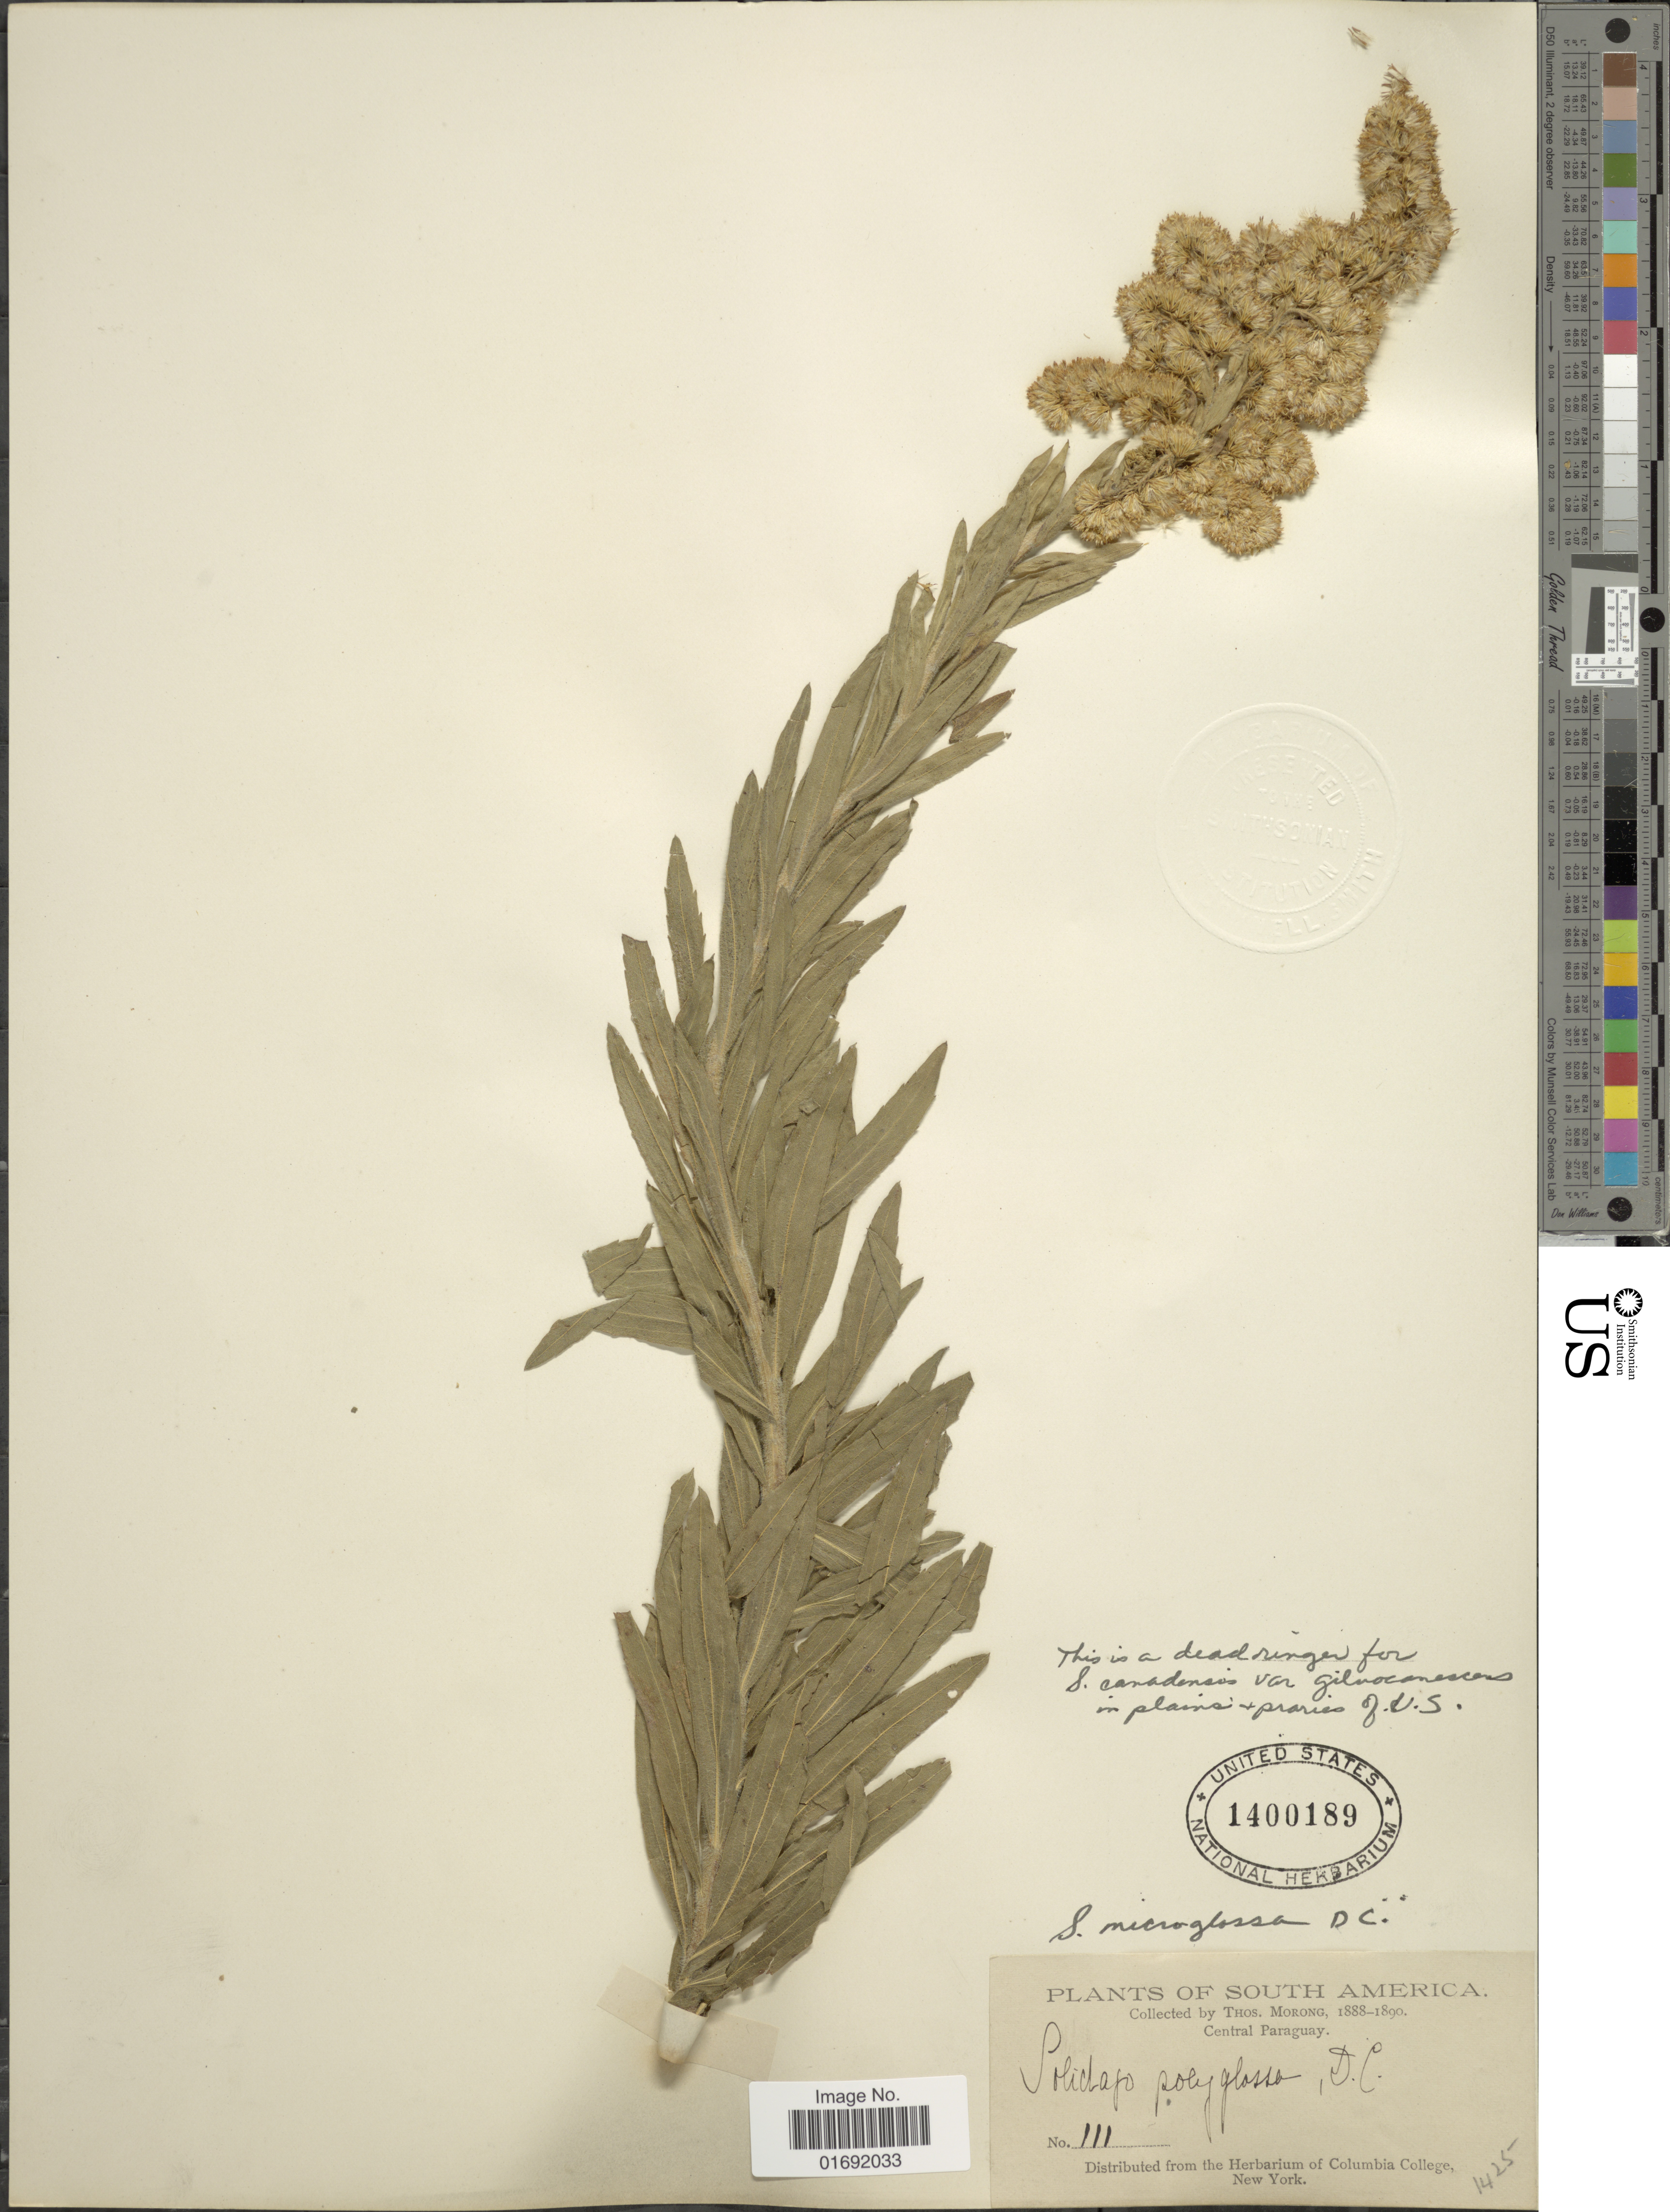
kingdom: Plantae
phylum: Tracheophyta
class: Magnoliopsida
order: Asterales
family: Asteraceae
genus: Solidago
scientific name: Solidago chilensis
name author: Meyen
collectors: ex herb. T. Morong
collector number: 111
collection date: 1888/1890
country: Paraguay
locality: South America, Central Paraguay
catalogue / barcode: US 1400189